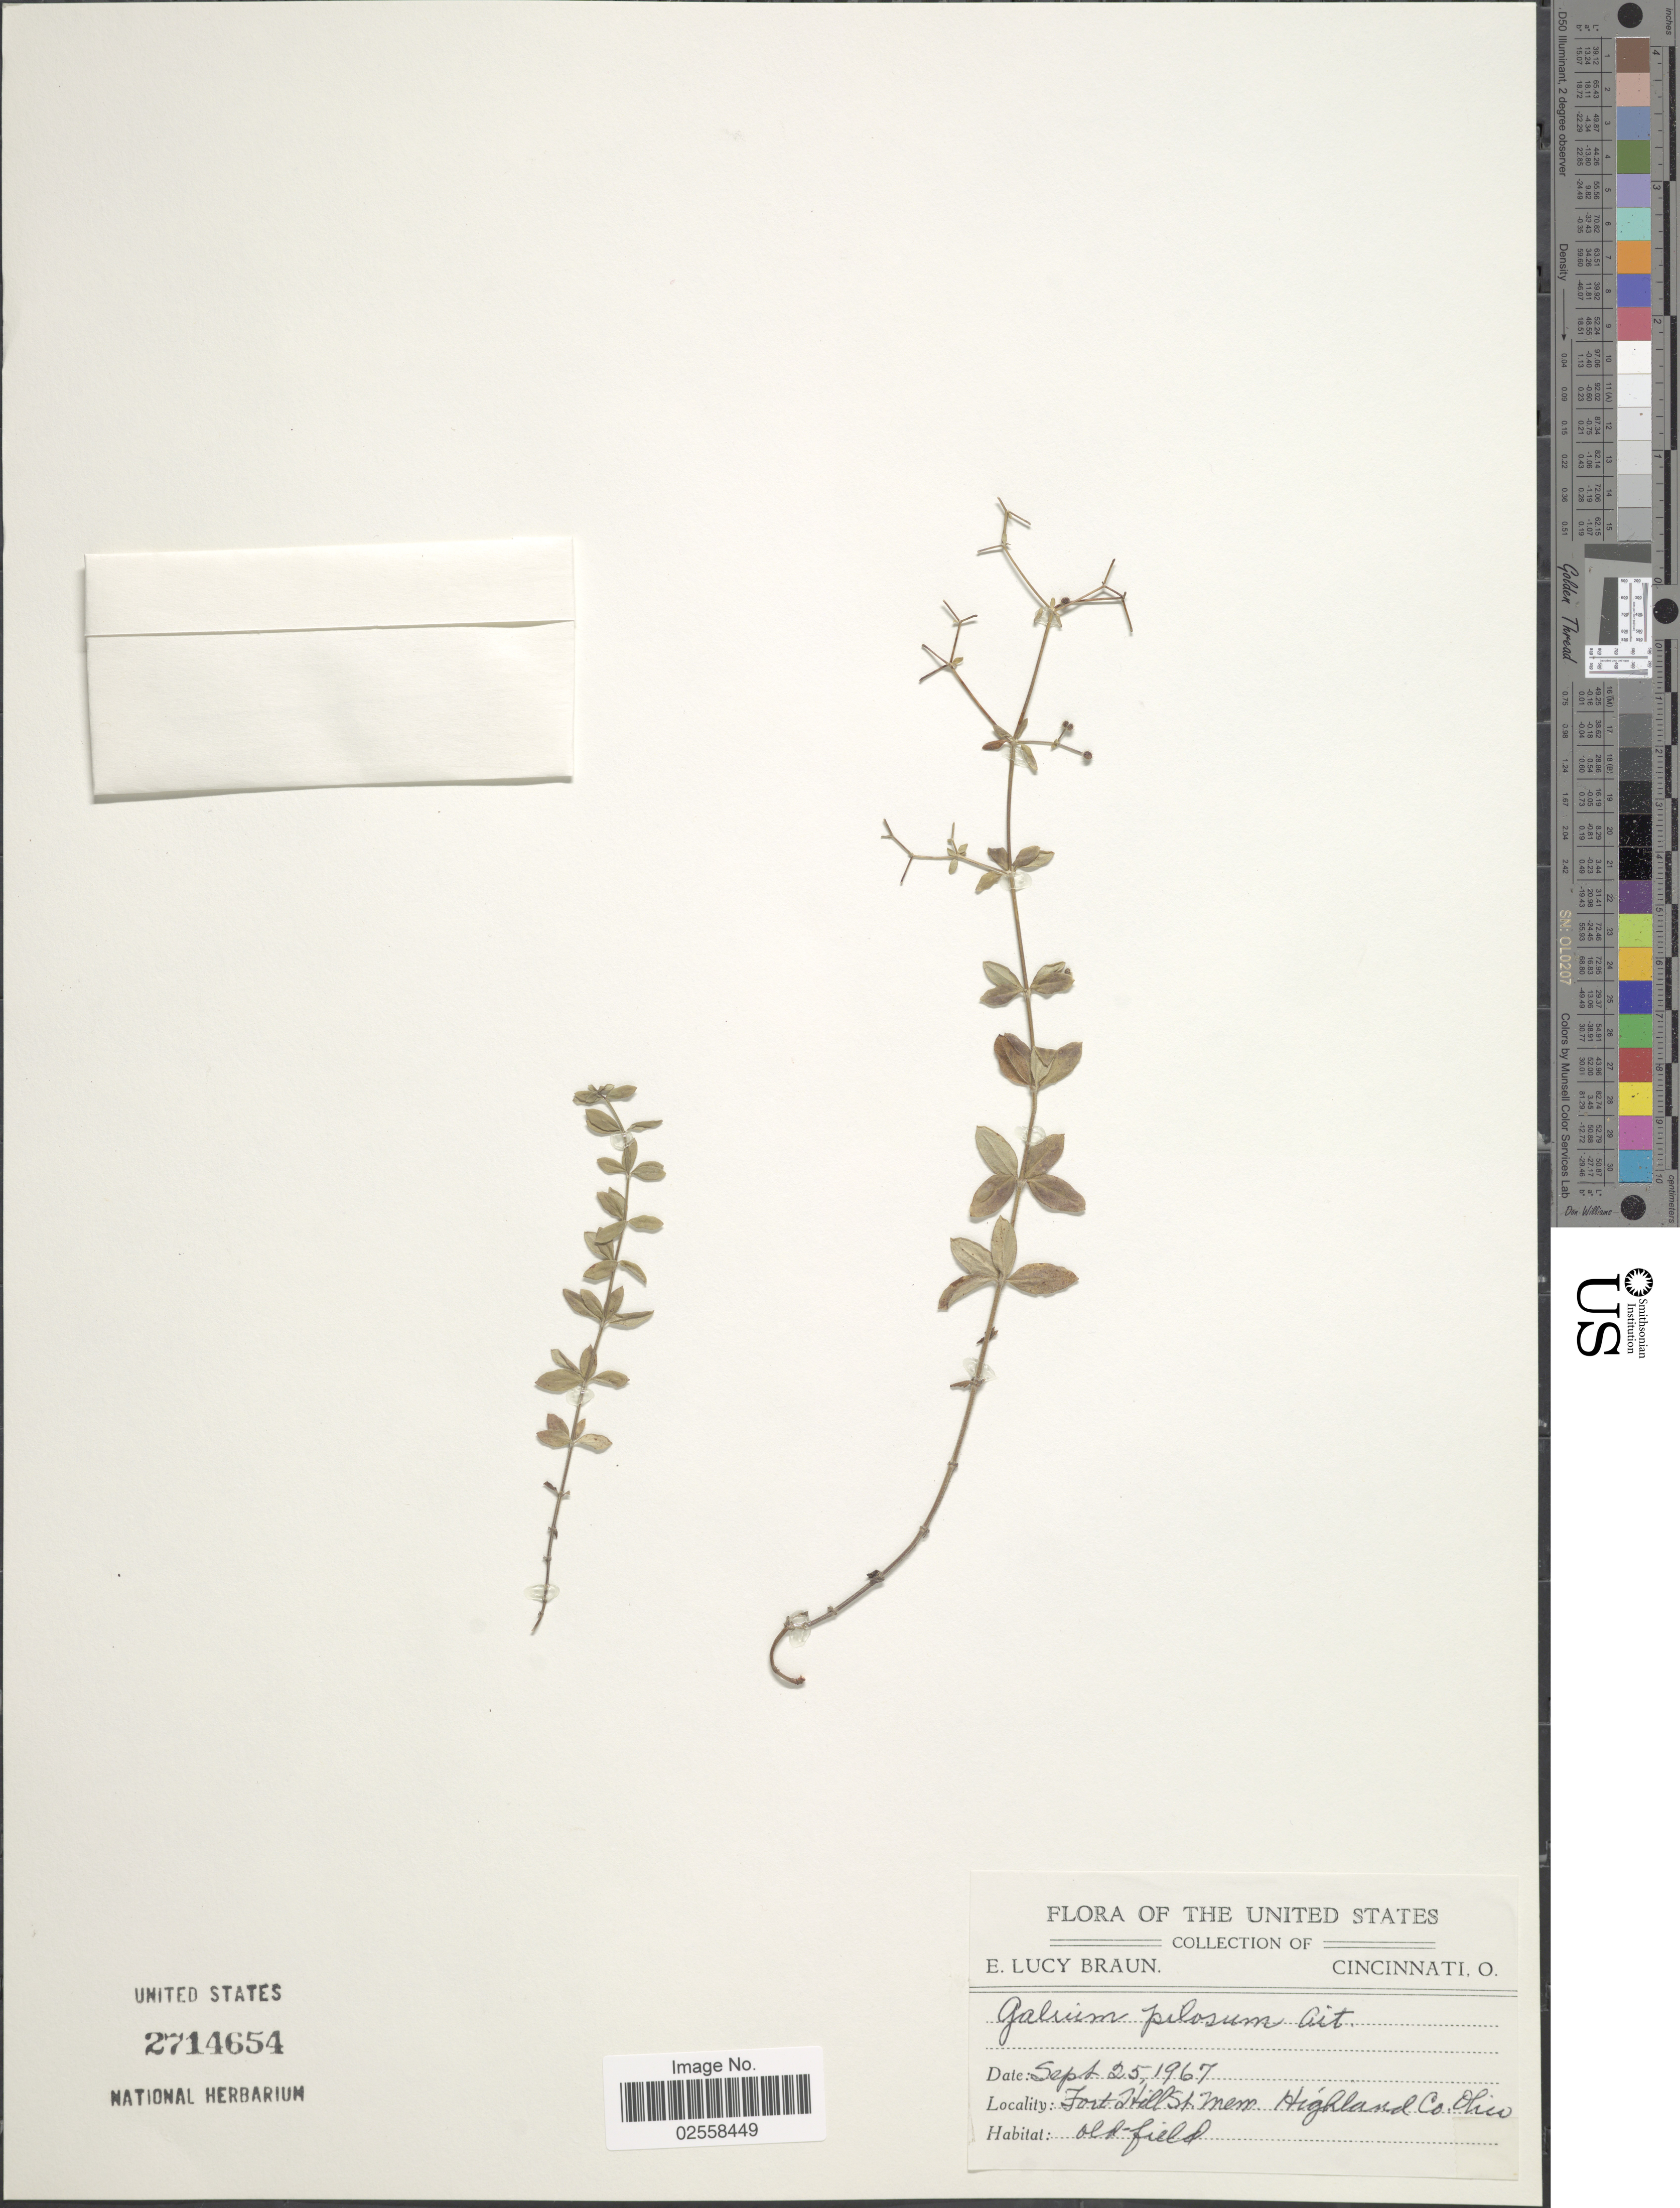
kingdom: Plantae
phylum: Tracheophyta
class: Magnoliopsida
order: Gentianales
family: Rubiaceae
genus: Galium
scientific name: Galium pilosum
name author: Aiton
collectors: E. L. Braun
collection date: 1967-09-25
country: United States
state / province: Ohio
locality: Fort Hill, St. Mem. Highland Co.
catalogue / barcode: US 2714654